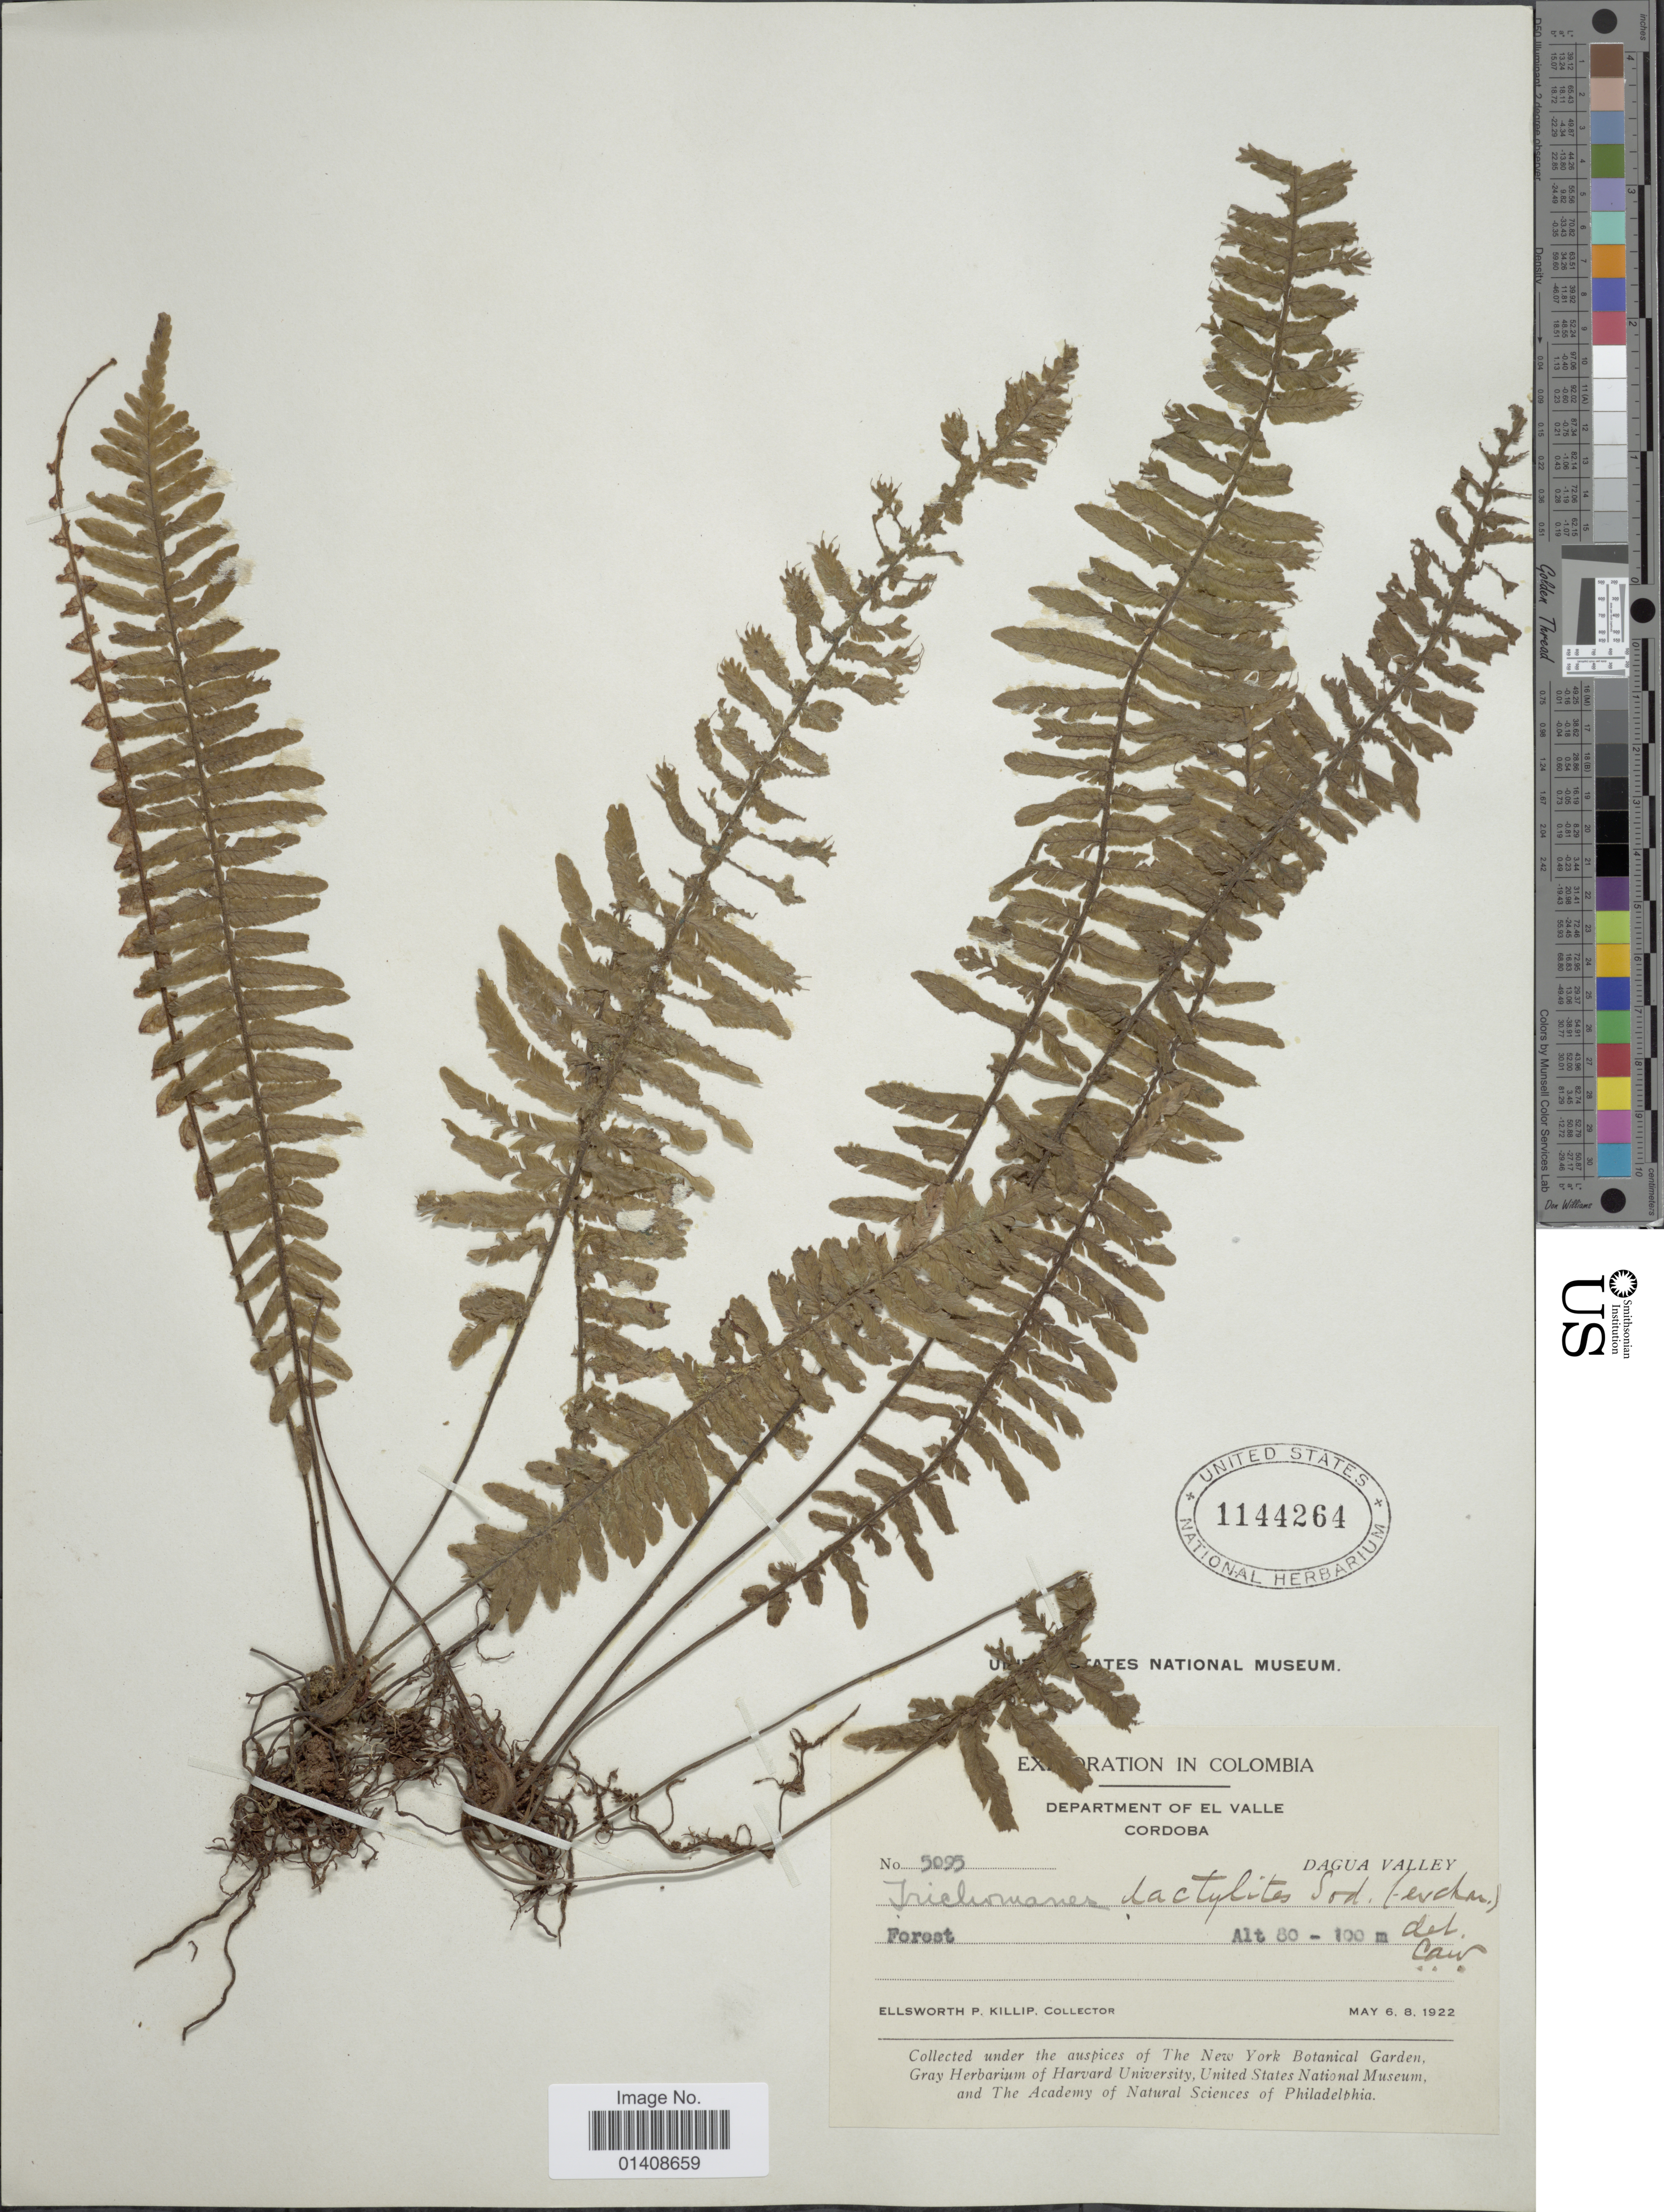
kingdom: Plantae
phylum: Tracheophyta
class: Polypodiopsida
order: Hymenophyllales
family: Hymenophyllaceae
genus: Trichomanes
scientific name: Trichomanes dactylites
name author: Sodiro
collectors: E. P. Killip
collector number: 50955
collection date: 1922-05-06/1922-05-08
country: Colombia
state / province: Córdoba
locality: Department Of El Valle, Dagua Valley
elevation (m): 80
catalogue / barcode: US 1144264